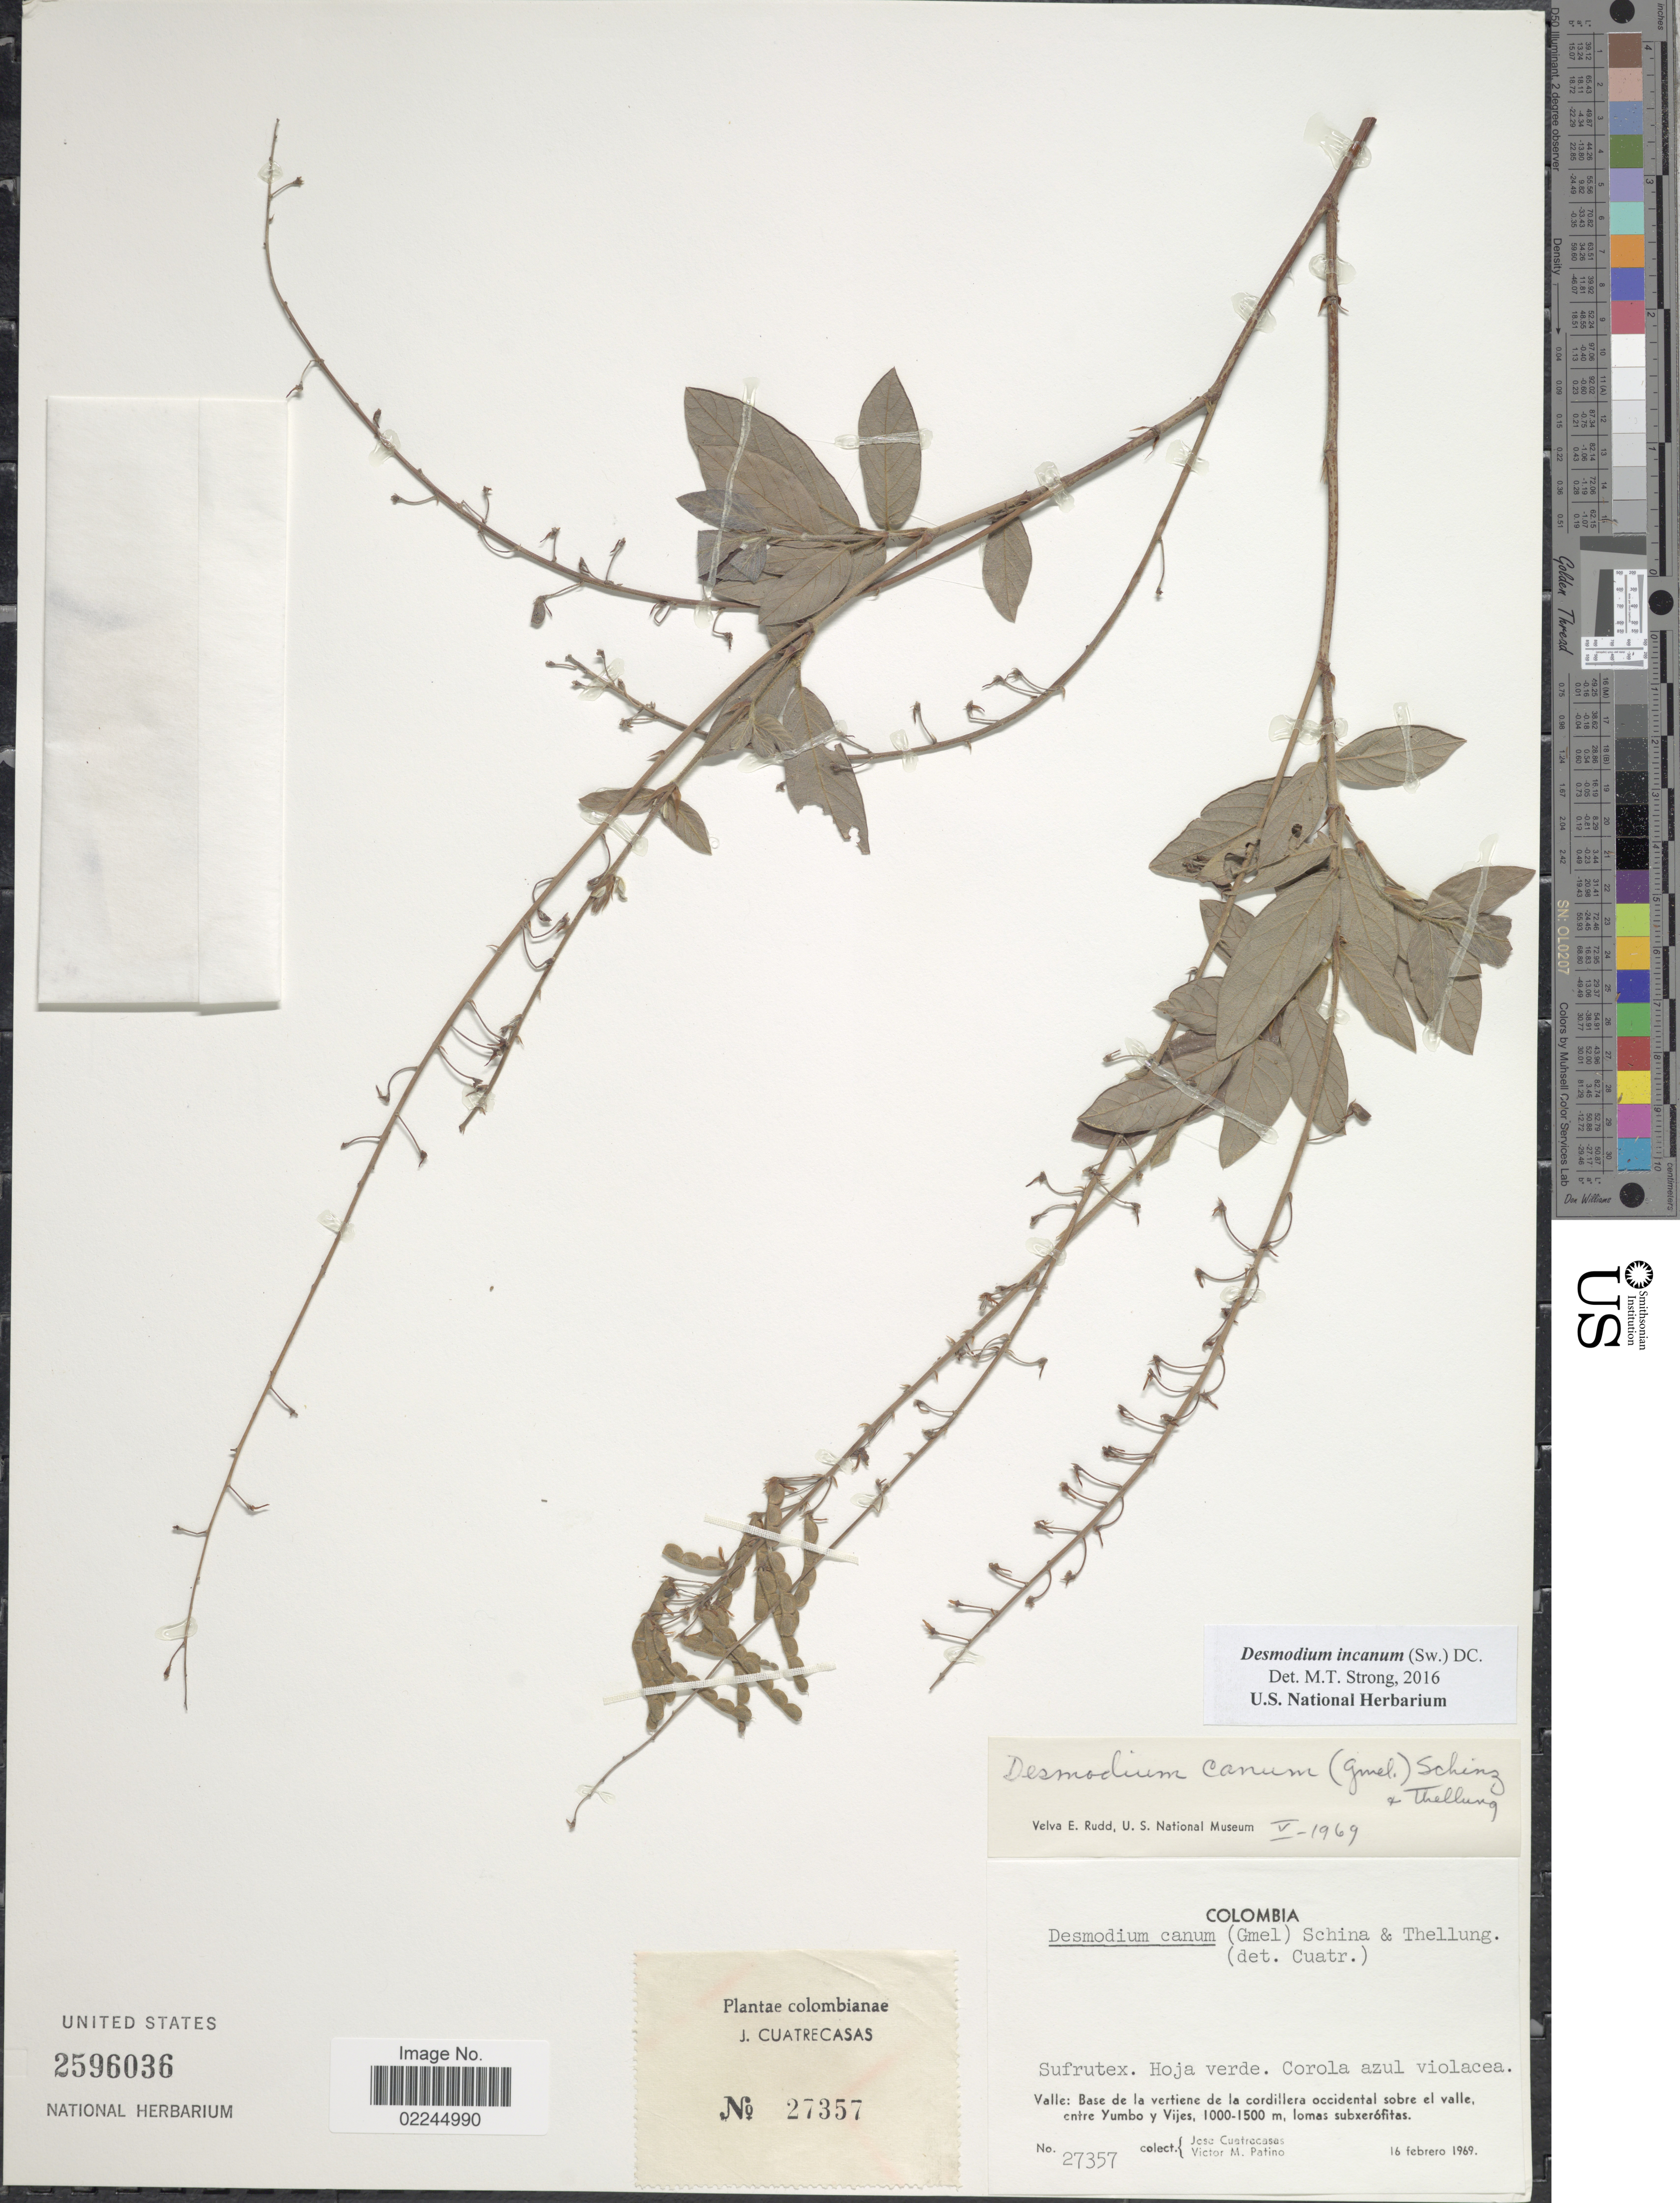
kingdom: Plantae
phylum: Tracheophyta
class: Magnoliopsida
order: Fabales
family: Fabaceae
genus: Desmodium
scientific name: Desmodium incanum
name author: (Sw.) DC.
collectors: J. Cuatrecasas & V. M. Patiño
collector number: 27357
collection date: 1969-02-16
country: Colombia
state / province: Valle del Cauca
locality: Valle, Base de la vertiente de la cordillera occidental sobre el valle, entre Yumbo y Vijes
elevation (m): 1000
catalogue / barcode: US 2596036